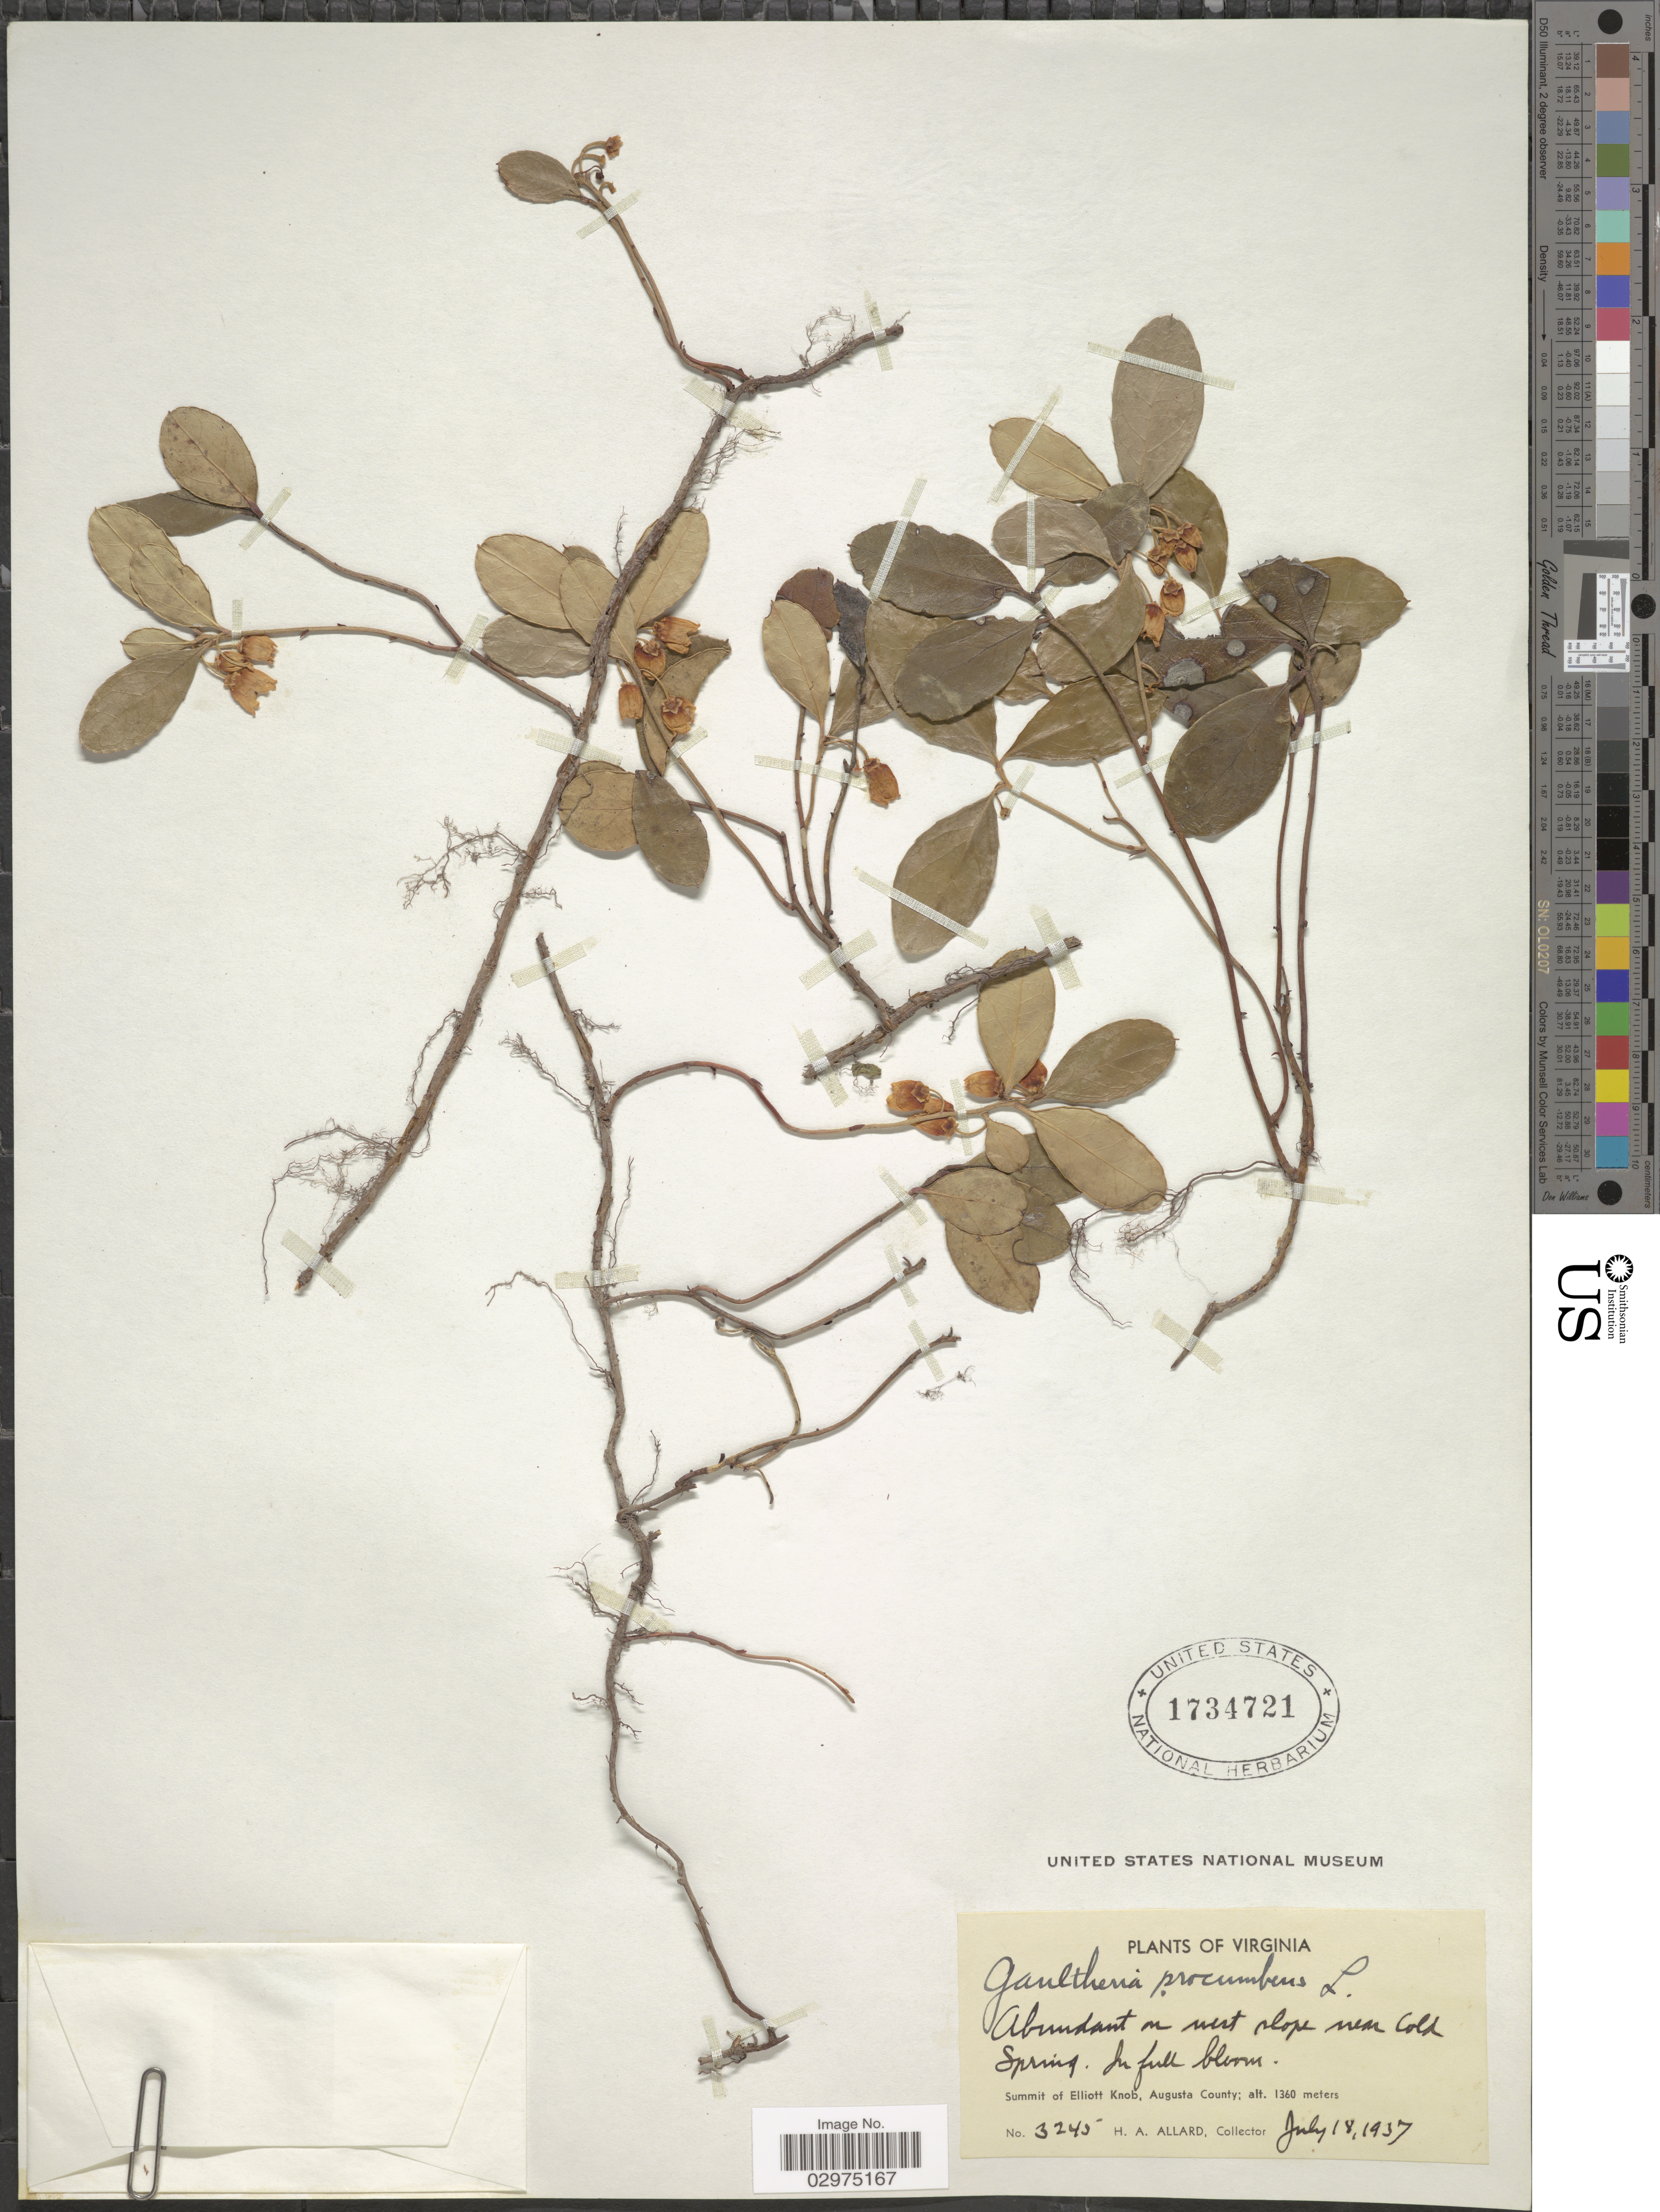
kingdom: Plantae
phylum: Tracheophyta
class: Magnoliopsida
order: Ericales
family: Ericaceae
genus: Gaultheria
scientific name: Gaultheria procumbens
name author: L.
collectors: H. A. Allard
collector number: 3245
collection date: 1937-07-18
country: United States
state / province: Virginia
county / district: Augusta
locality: Abundant on west slope near Cold Spring. Summit of Elliot Knob, Augusta County.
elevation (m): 1360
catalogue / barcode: US 1734721